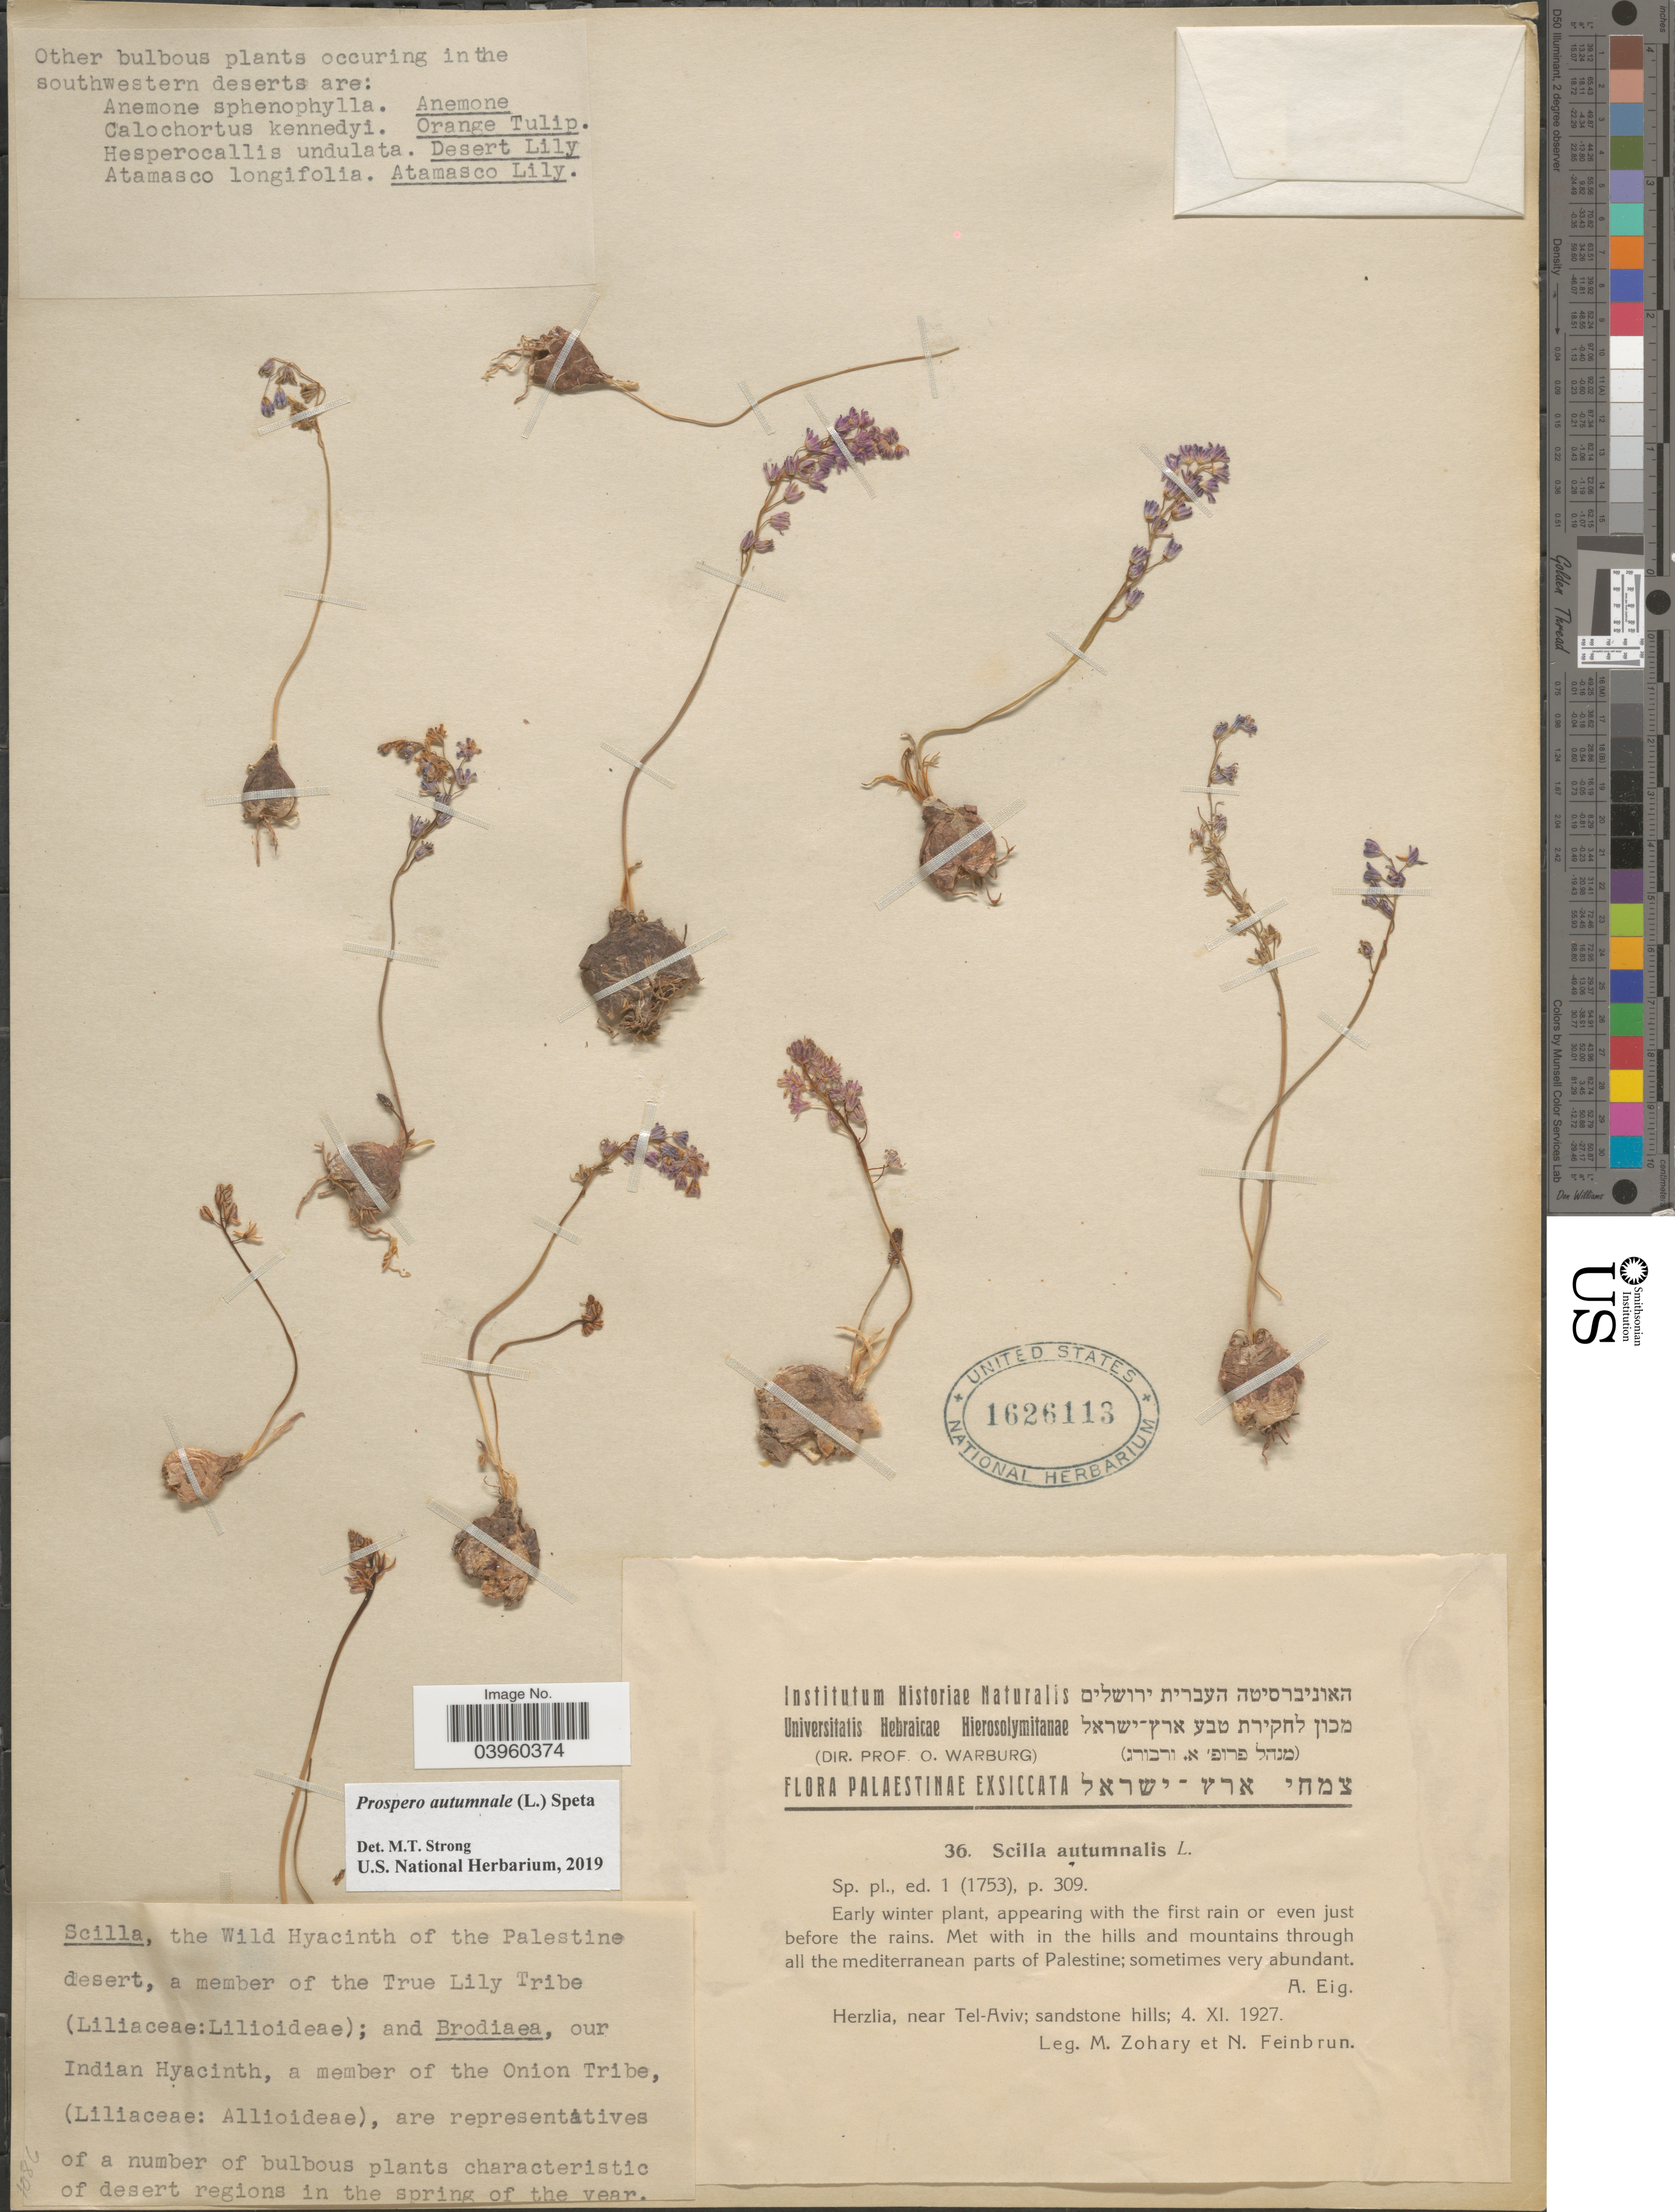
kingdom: Plantae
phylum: Tracheophyta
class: Liliopsida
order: Asparagales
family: Asparagaceae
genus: Prospero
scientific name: Prospero autumnale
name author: (L.) Speta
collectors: M. Zohary & N. Feinbrun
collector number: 36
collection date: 1927-11-04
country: Israel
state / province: Tel Aviv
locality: Herzlia, near Tel-Aviv; sandstone hills.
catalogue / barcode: US 1626113